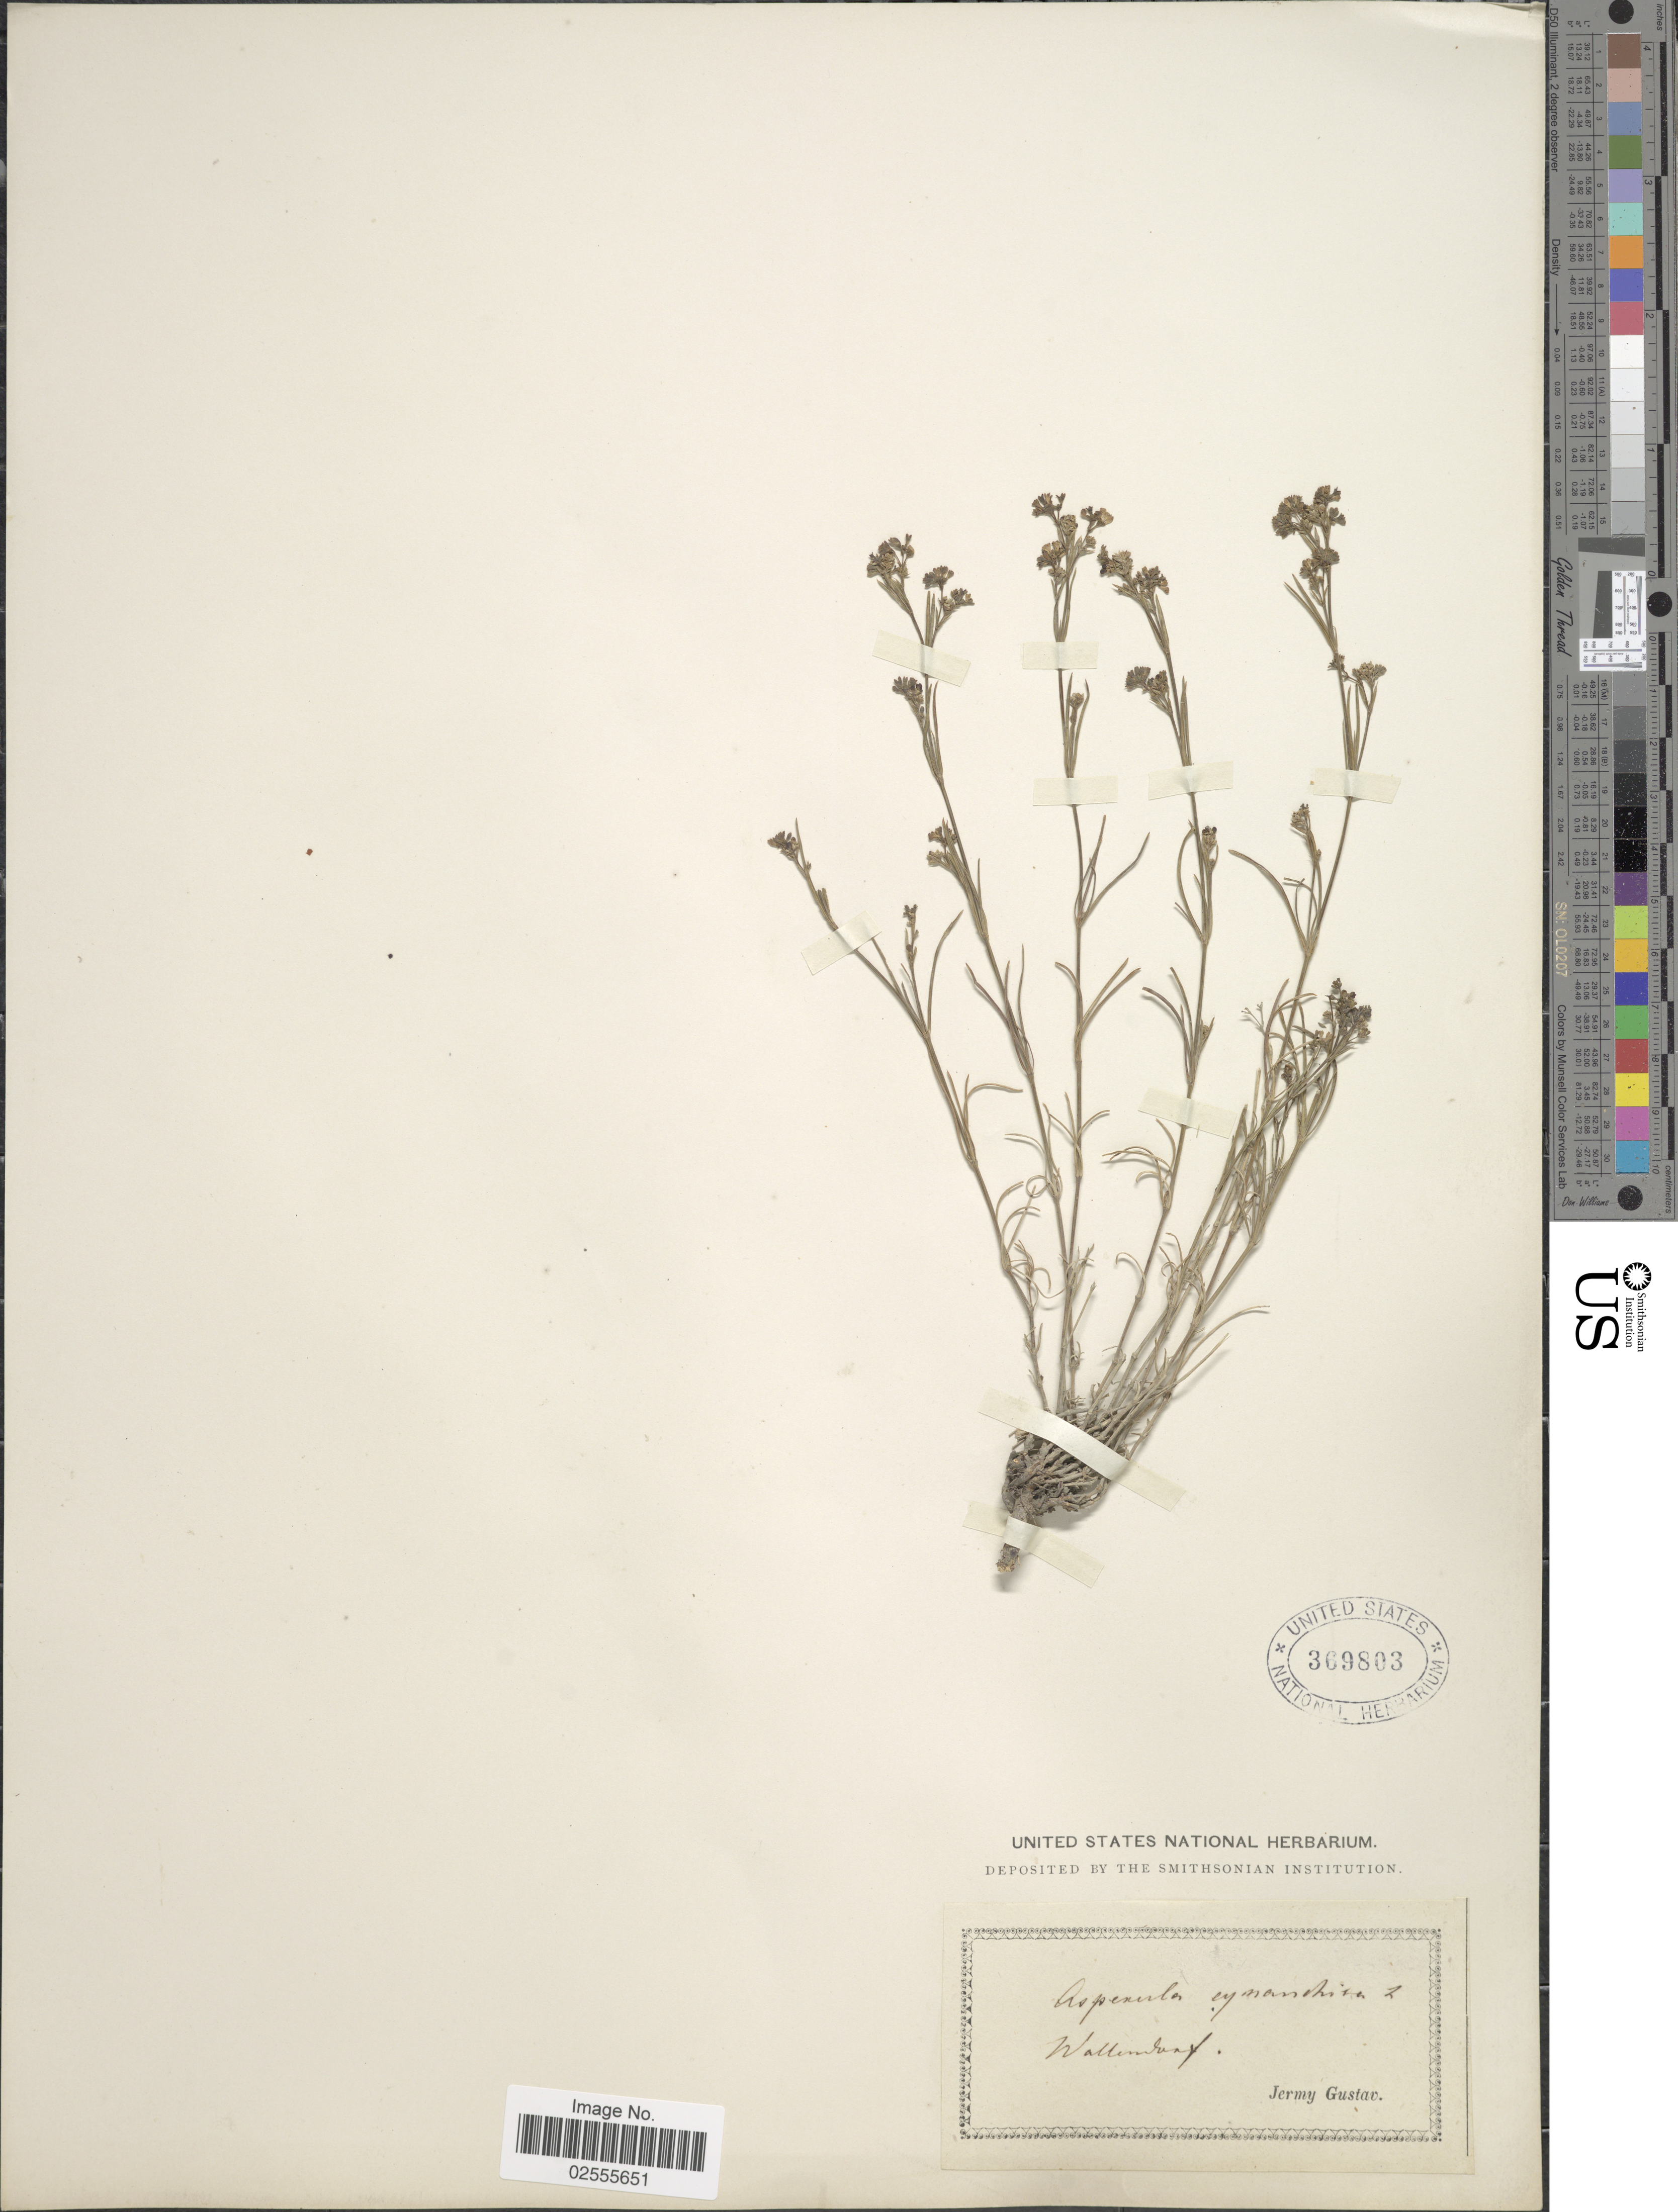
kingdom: Plantae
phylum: Tracheophyta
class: Magnoliopsida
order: Gentianales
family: Rubiaceae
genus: Asperula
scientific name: Asperula cynanchica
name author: L.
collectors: J. Gustav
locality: Wallendorf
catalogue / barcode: US 369803